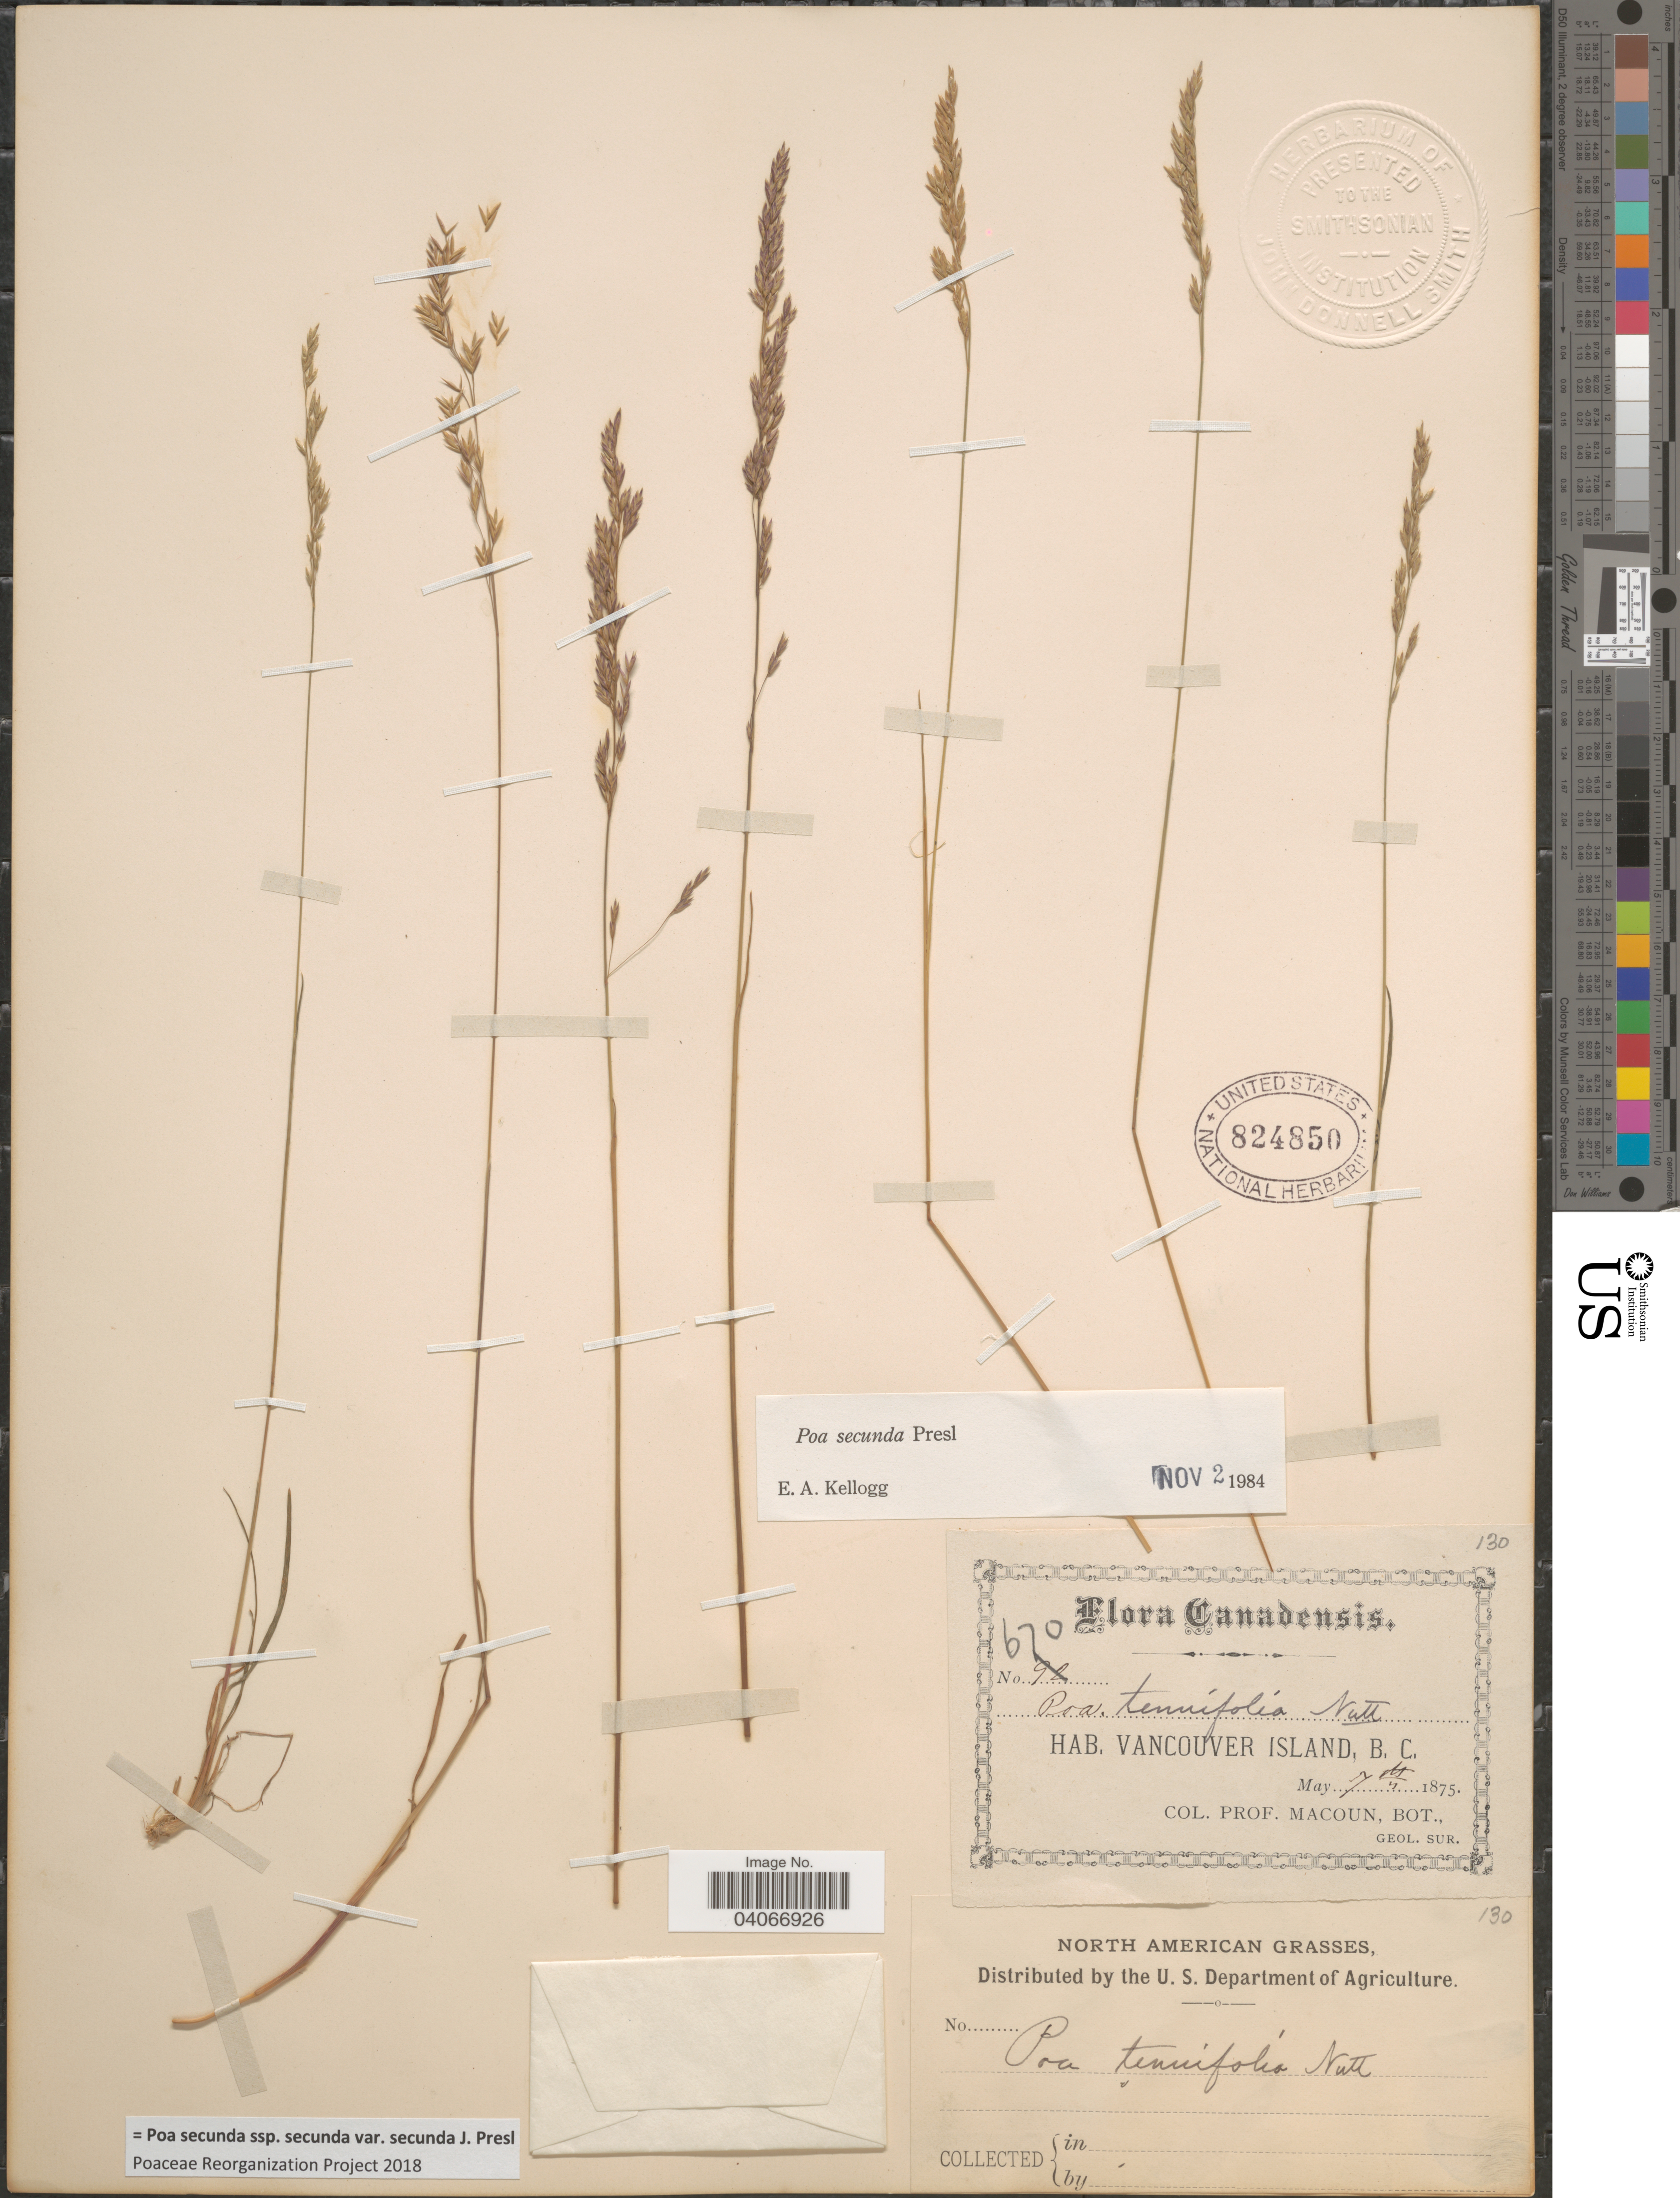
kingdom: Plantae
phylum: Tracheophyta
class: Liliopsida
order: Poales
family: Poaceae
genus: Poa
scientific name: Poa secunda subsp. secunda var. secunda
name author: J. Presl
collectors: Prof. Macoun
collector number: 670/130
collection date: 1875-05-07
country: Canada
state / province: British Columbia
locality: Vancouver Island.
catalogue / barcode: US 824850